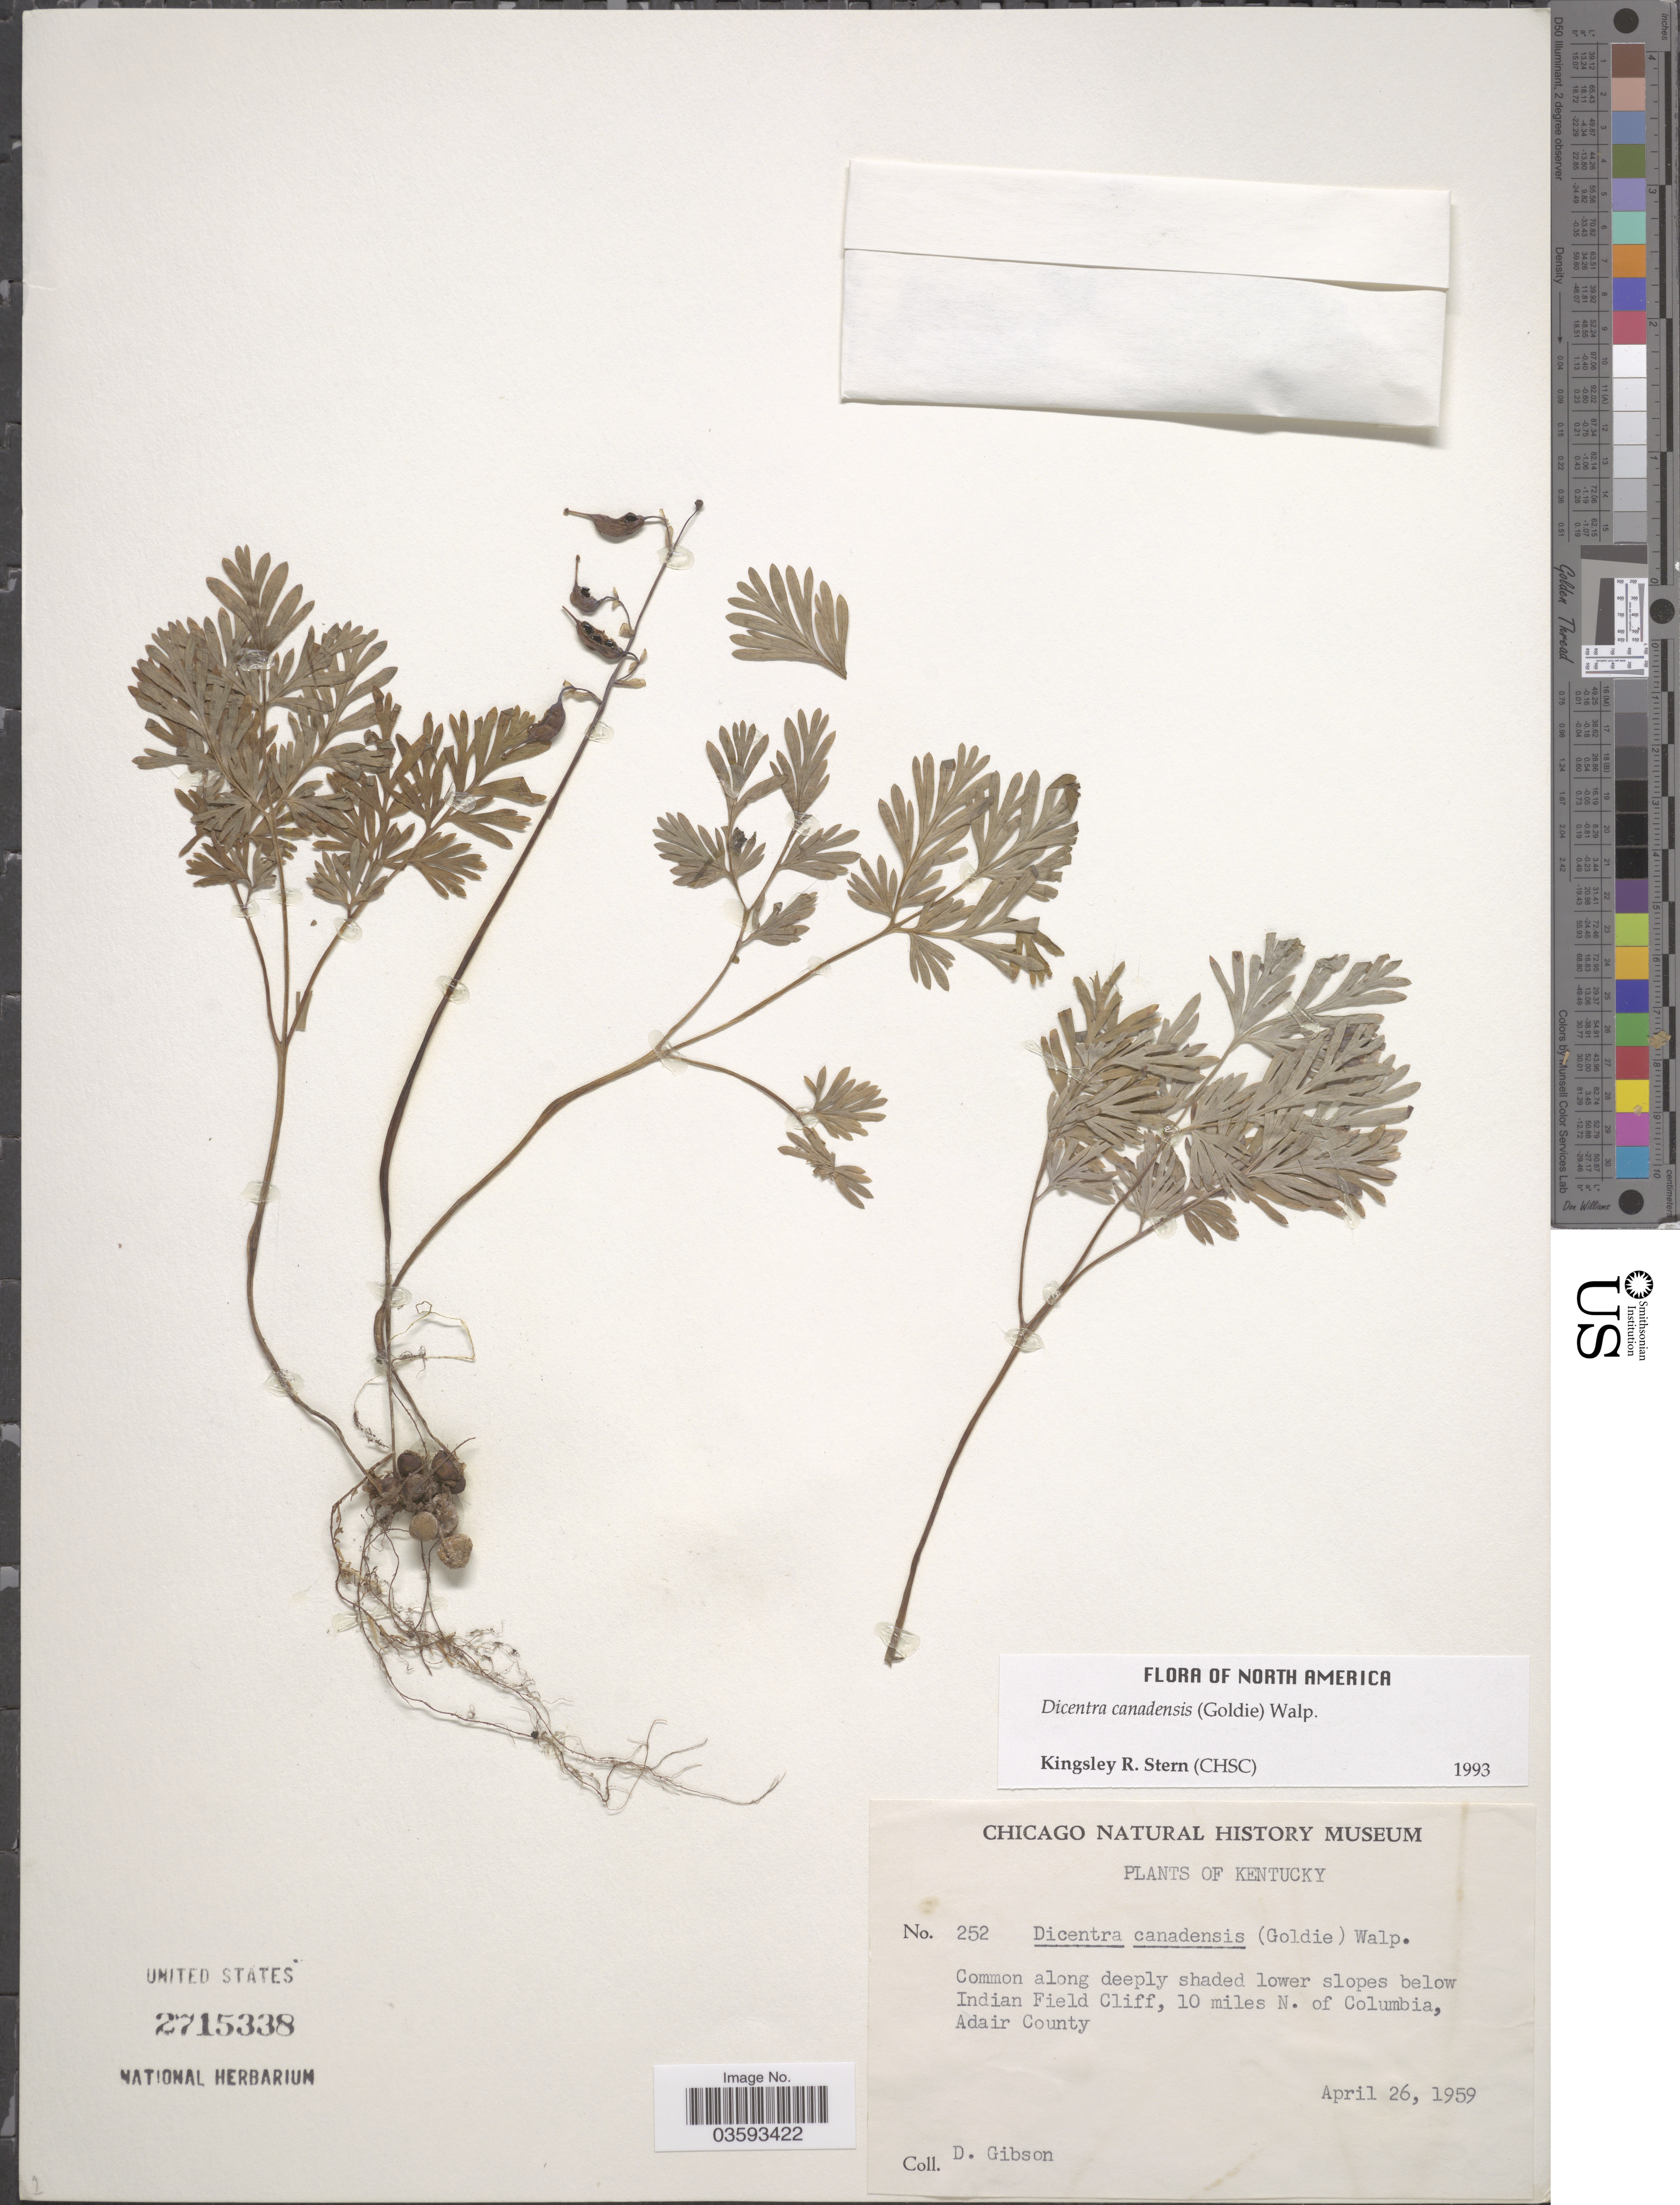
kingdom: Plantae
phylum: Tracheophyta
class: Magnoliopsida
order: Ranunculales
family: Papaveraceae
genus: Dicentra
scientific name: Dicentra canadensis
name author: (Goldie) Walp.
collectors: D. Gibson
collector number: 252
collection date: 1959-04-26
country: United States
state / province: Kentucky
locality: Common along deeply shaded lower slopes below Indian Field Cliff, 10 miles N. of Columbia, Adair County.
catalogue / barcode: US 2715338